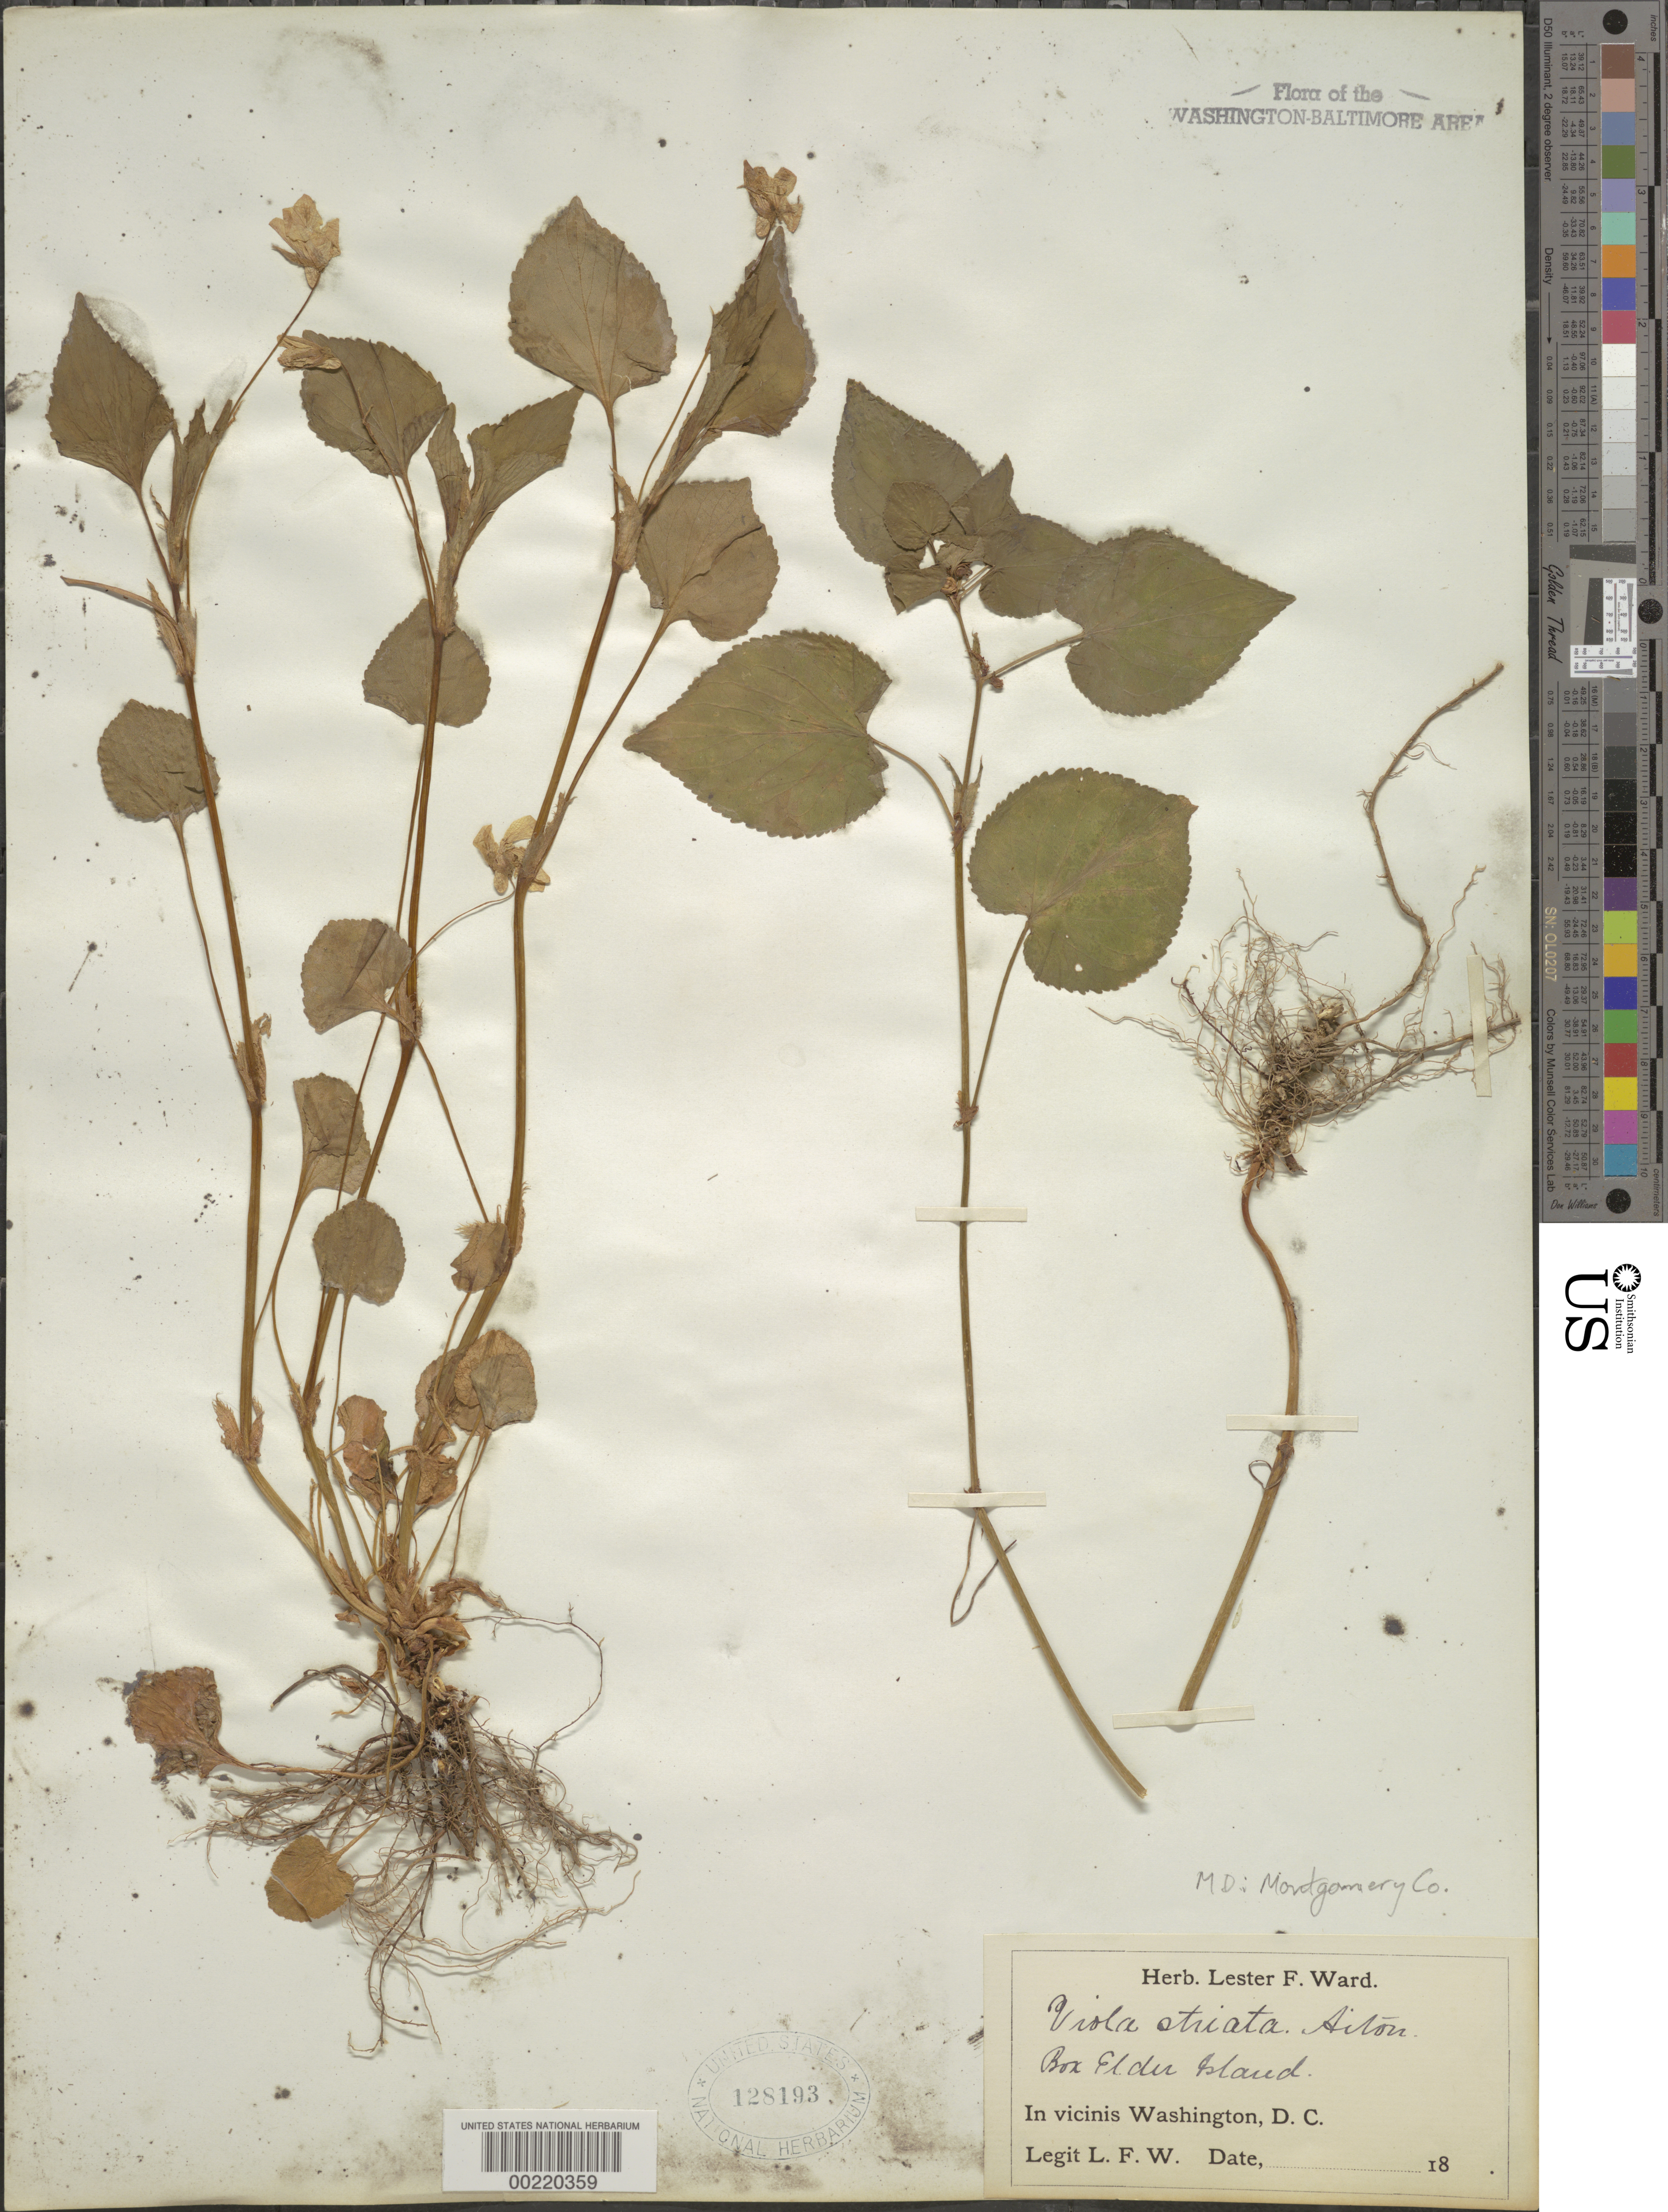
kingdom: Plantae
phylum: Tracheophyta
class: Magnoliopsida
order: Malpighiales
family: Violaceae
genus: Viola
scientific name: Viola striata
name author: Aiton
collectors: L. F. Ward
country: United States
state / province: Maryland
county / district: Montgomery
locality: Box Elder Island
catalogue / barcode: US 128193